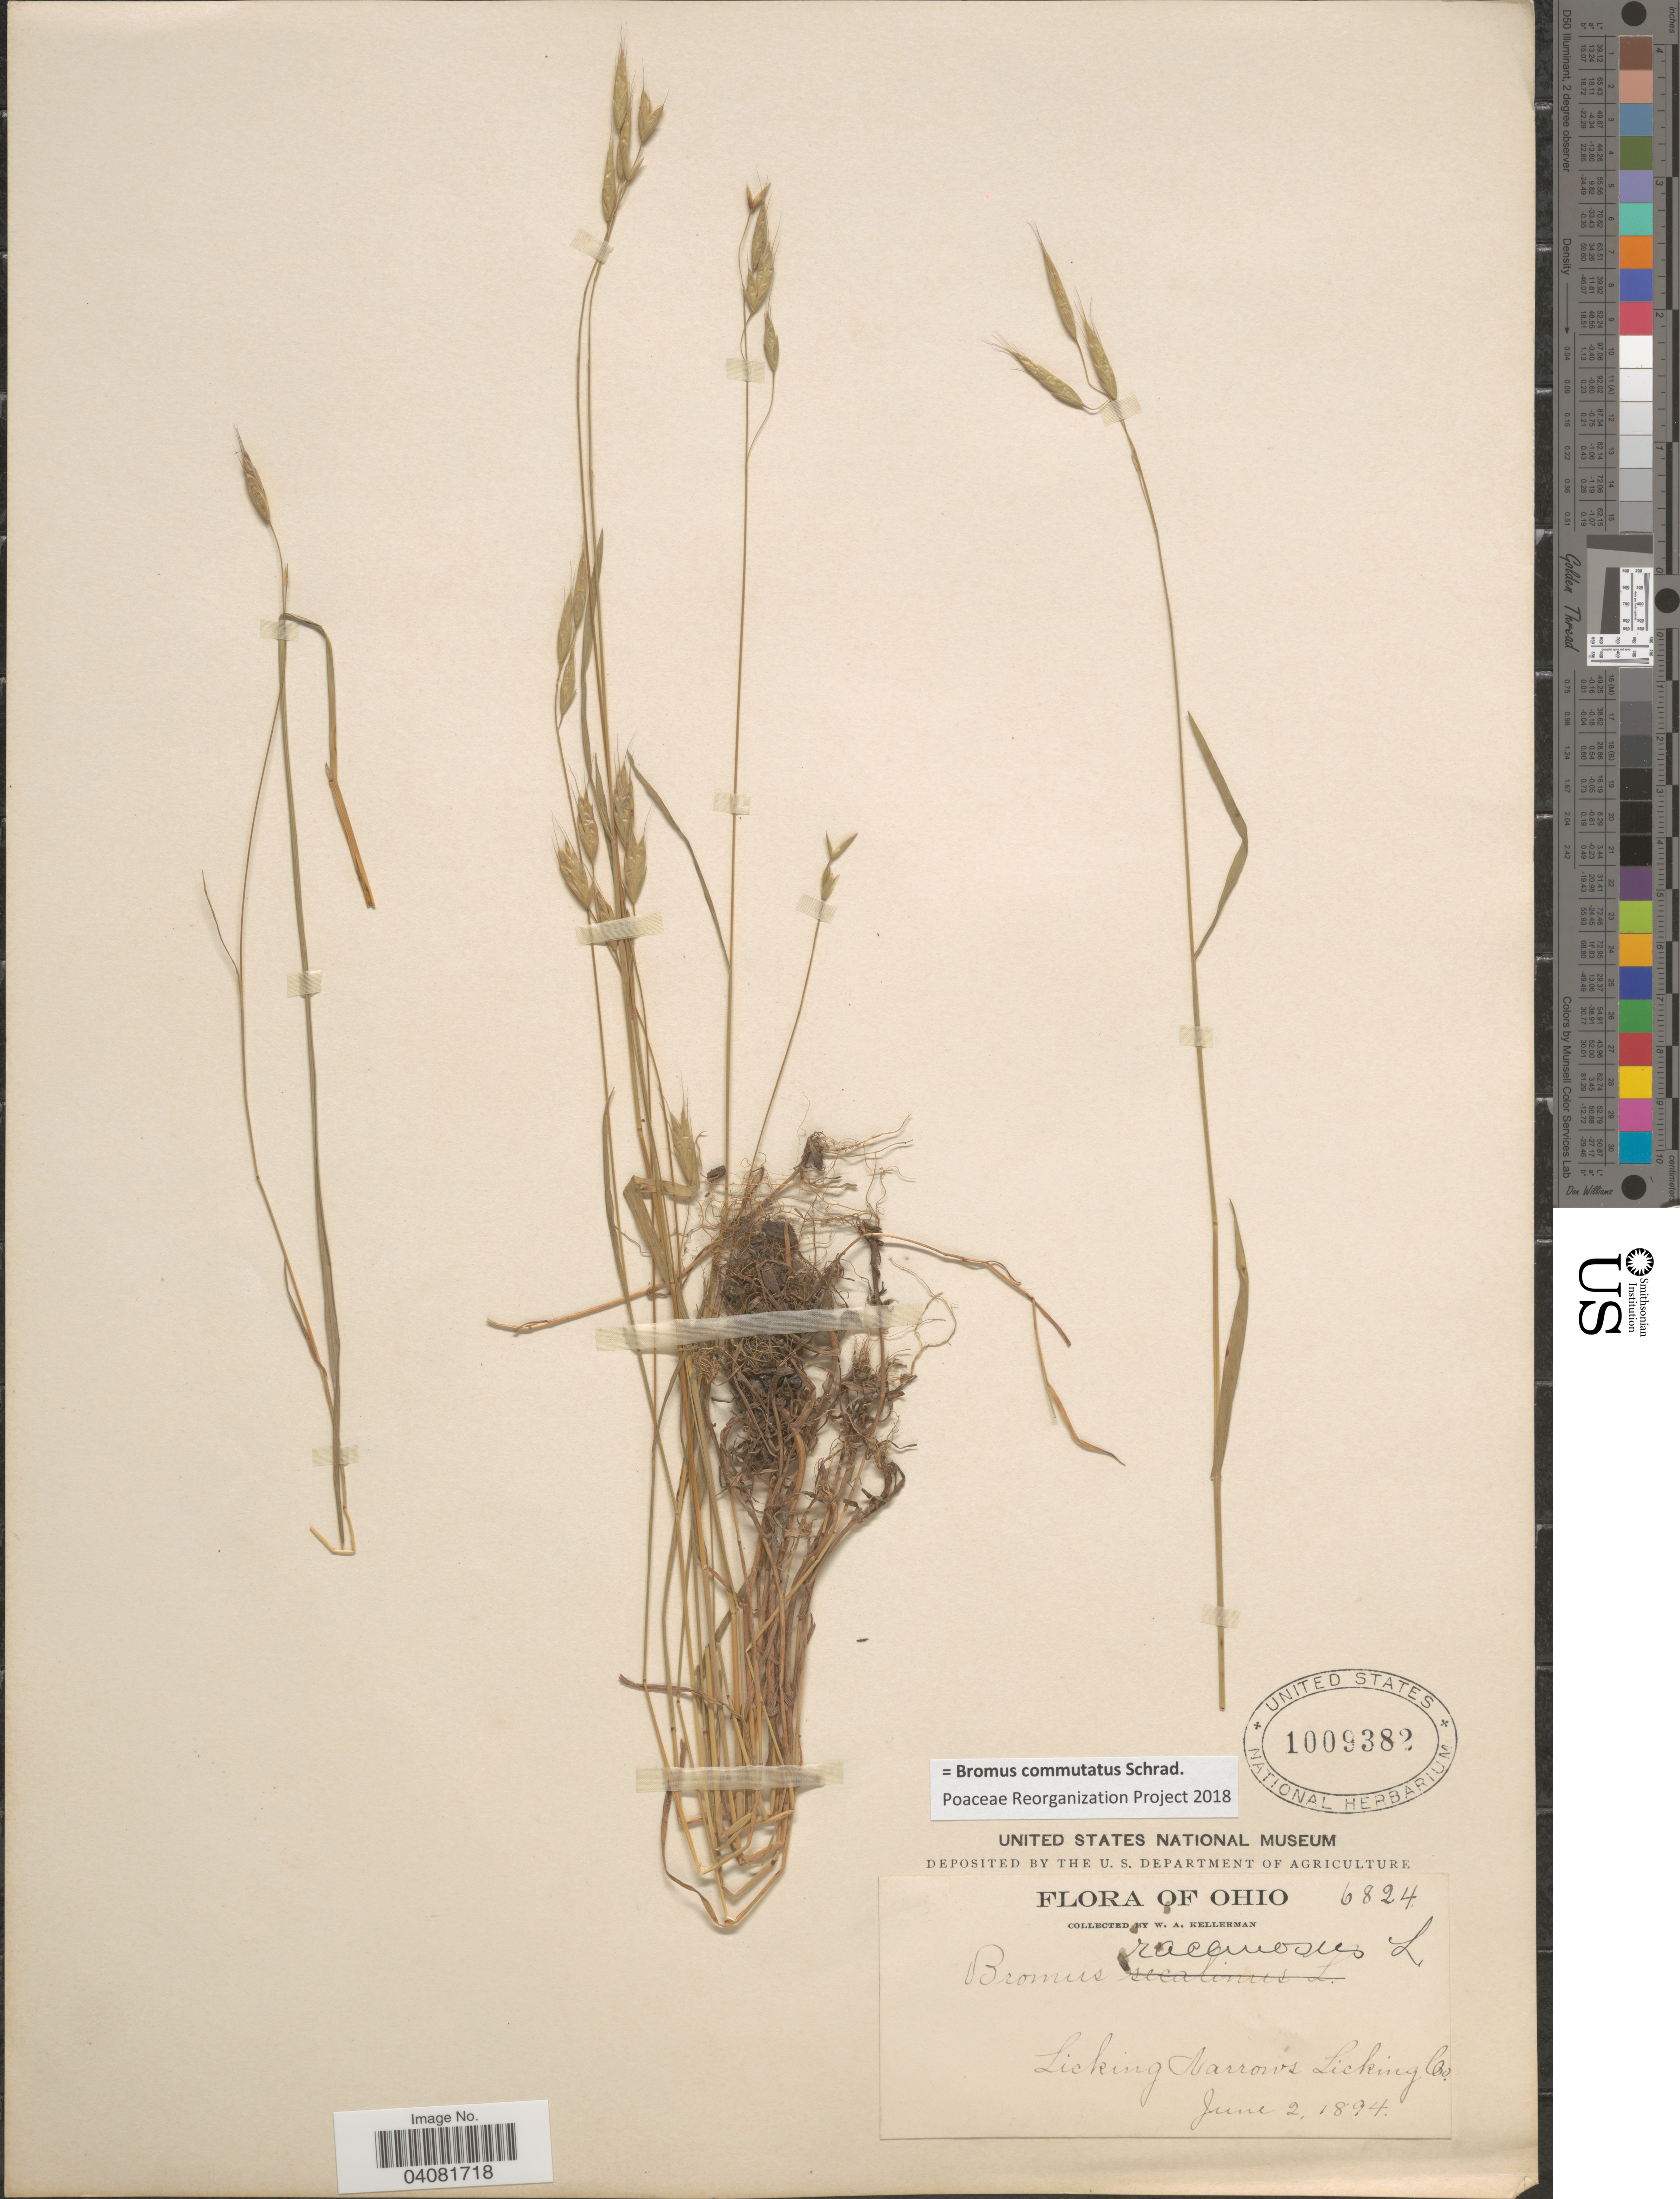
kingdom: Plantae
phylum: Tracheophyta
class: Liliopsida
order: Poales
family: Poaceae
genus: Bromus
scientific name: Bromus commutatus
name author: Schrad.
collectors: W. Kellerman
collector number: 6824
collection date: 1894-06-02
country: United States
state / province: Ohio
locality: Licking Narrows Licking Co.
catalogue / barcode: US 1009382